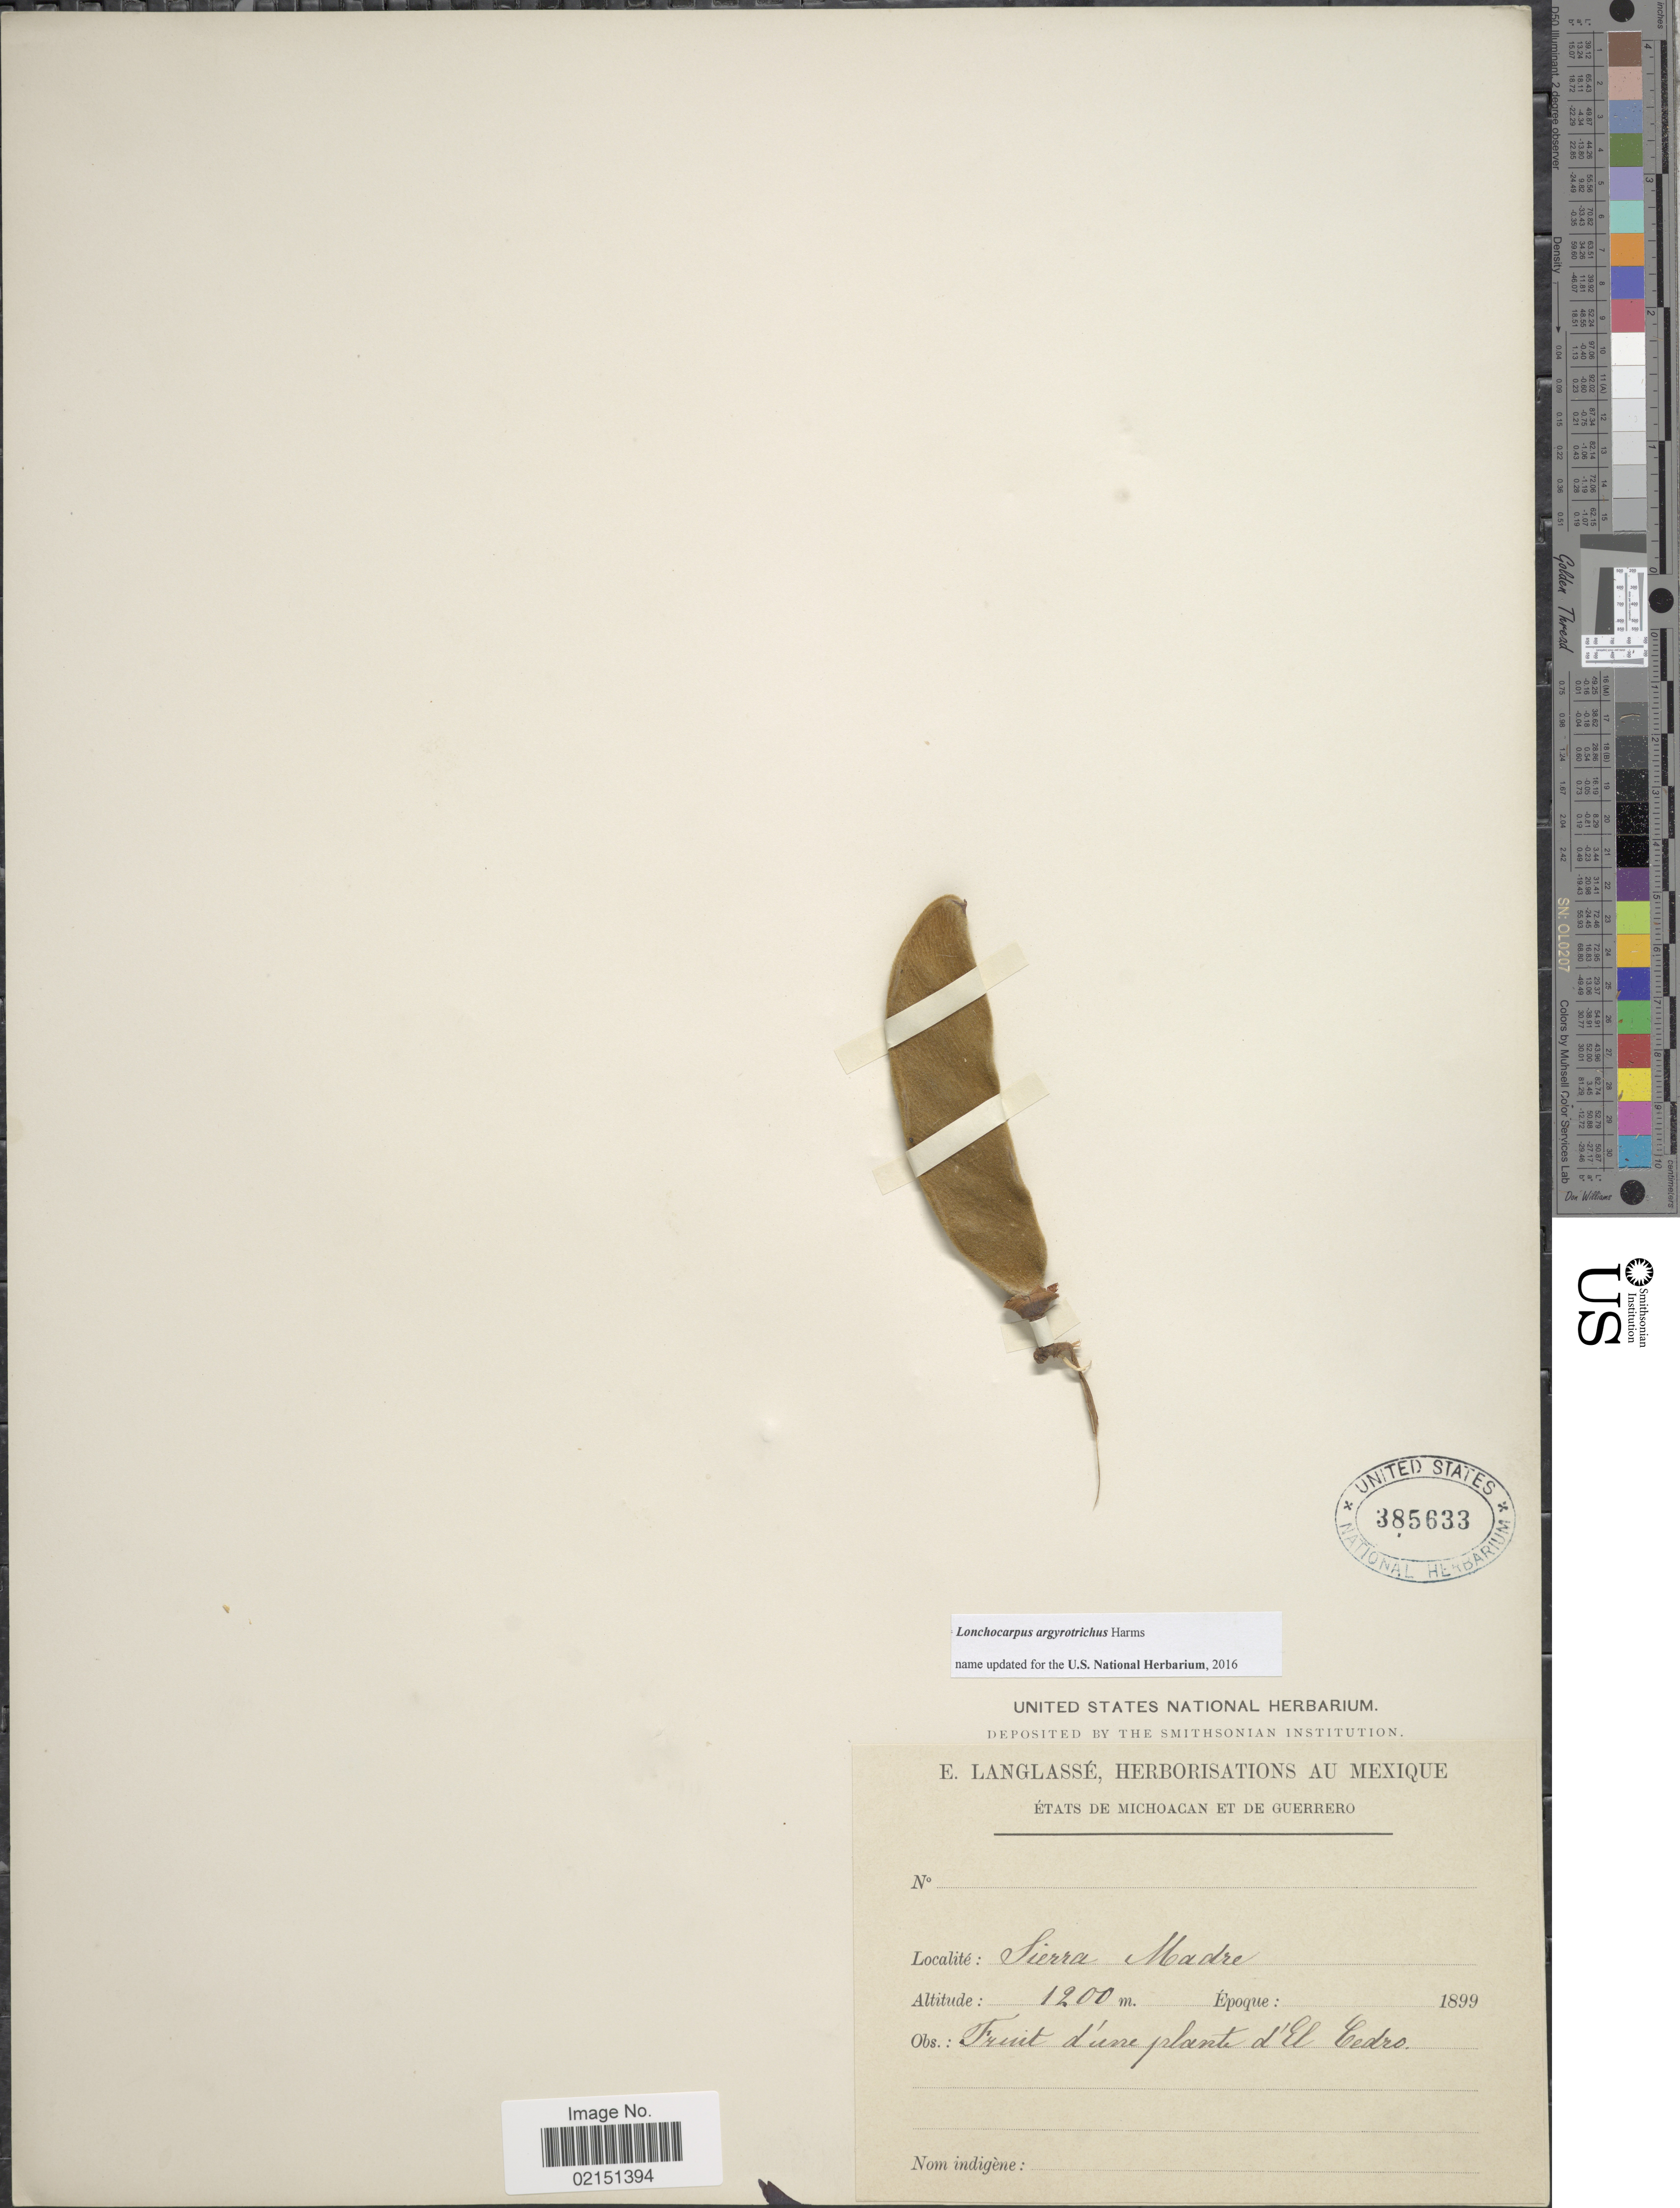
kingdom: Plantae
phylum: Tracheophyta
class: Magnoliopsida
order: Fabales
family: Fabaceae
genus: Lonchocarpus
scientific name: Lonchocarpus argyrotrichus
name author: Harms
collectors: E. Langlassé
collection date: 1899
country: Mexico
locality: Etats de Michoacan et de Guerrero, Sierra Madre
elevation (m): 1200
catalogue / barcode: US 385633